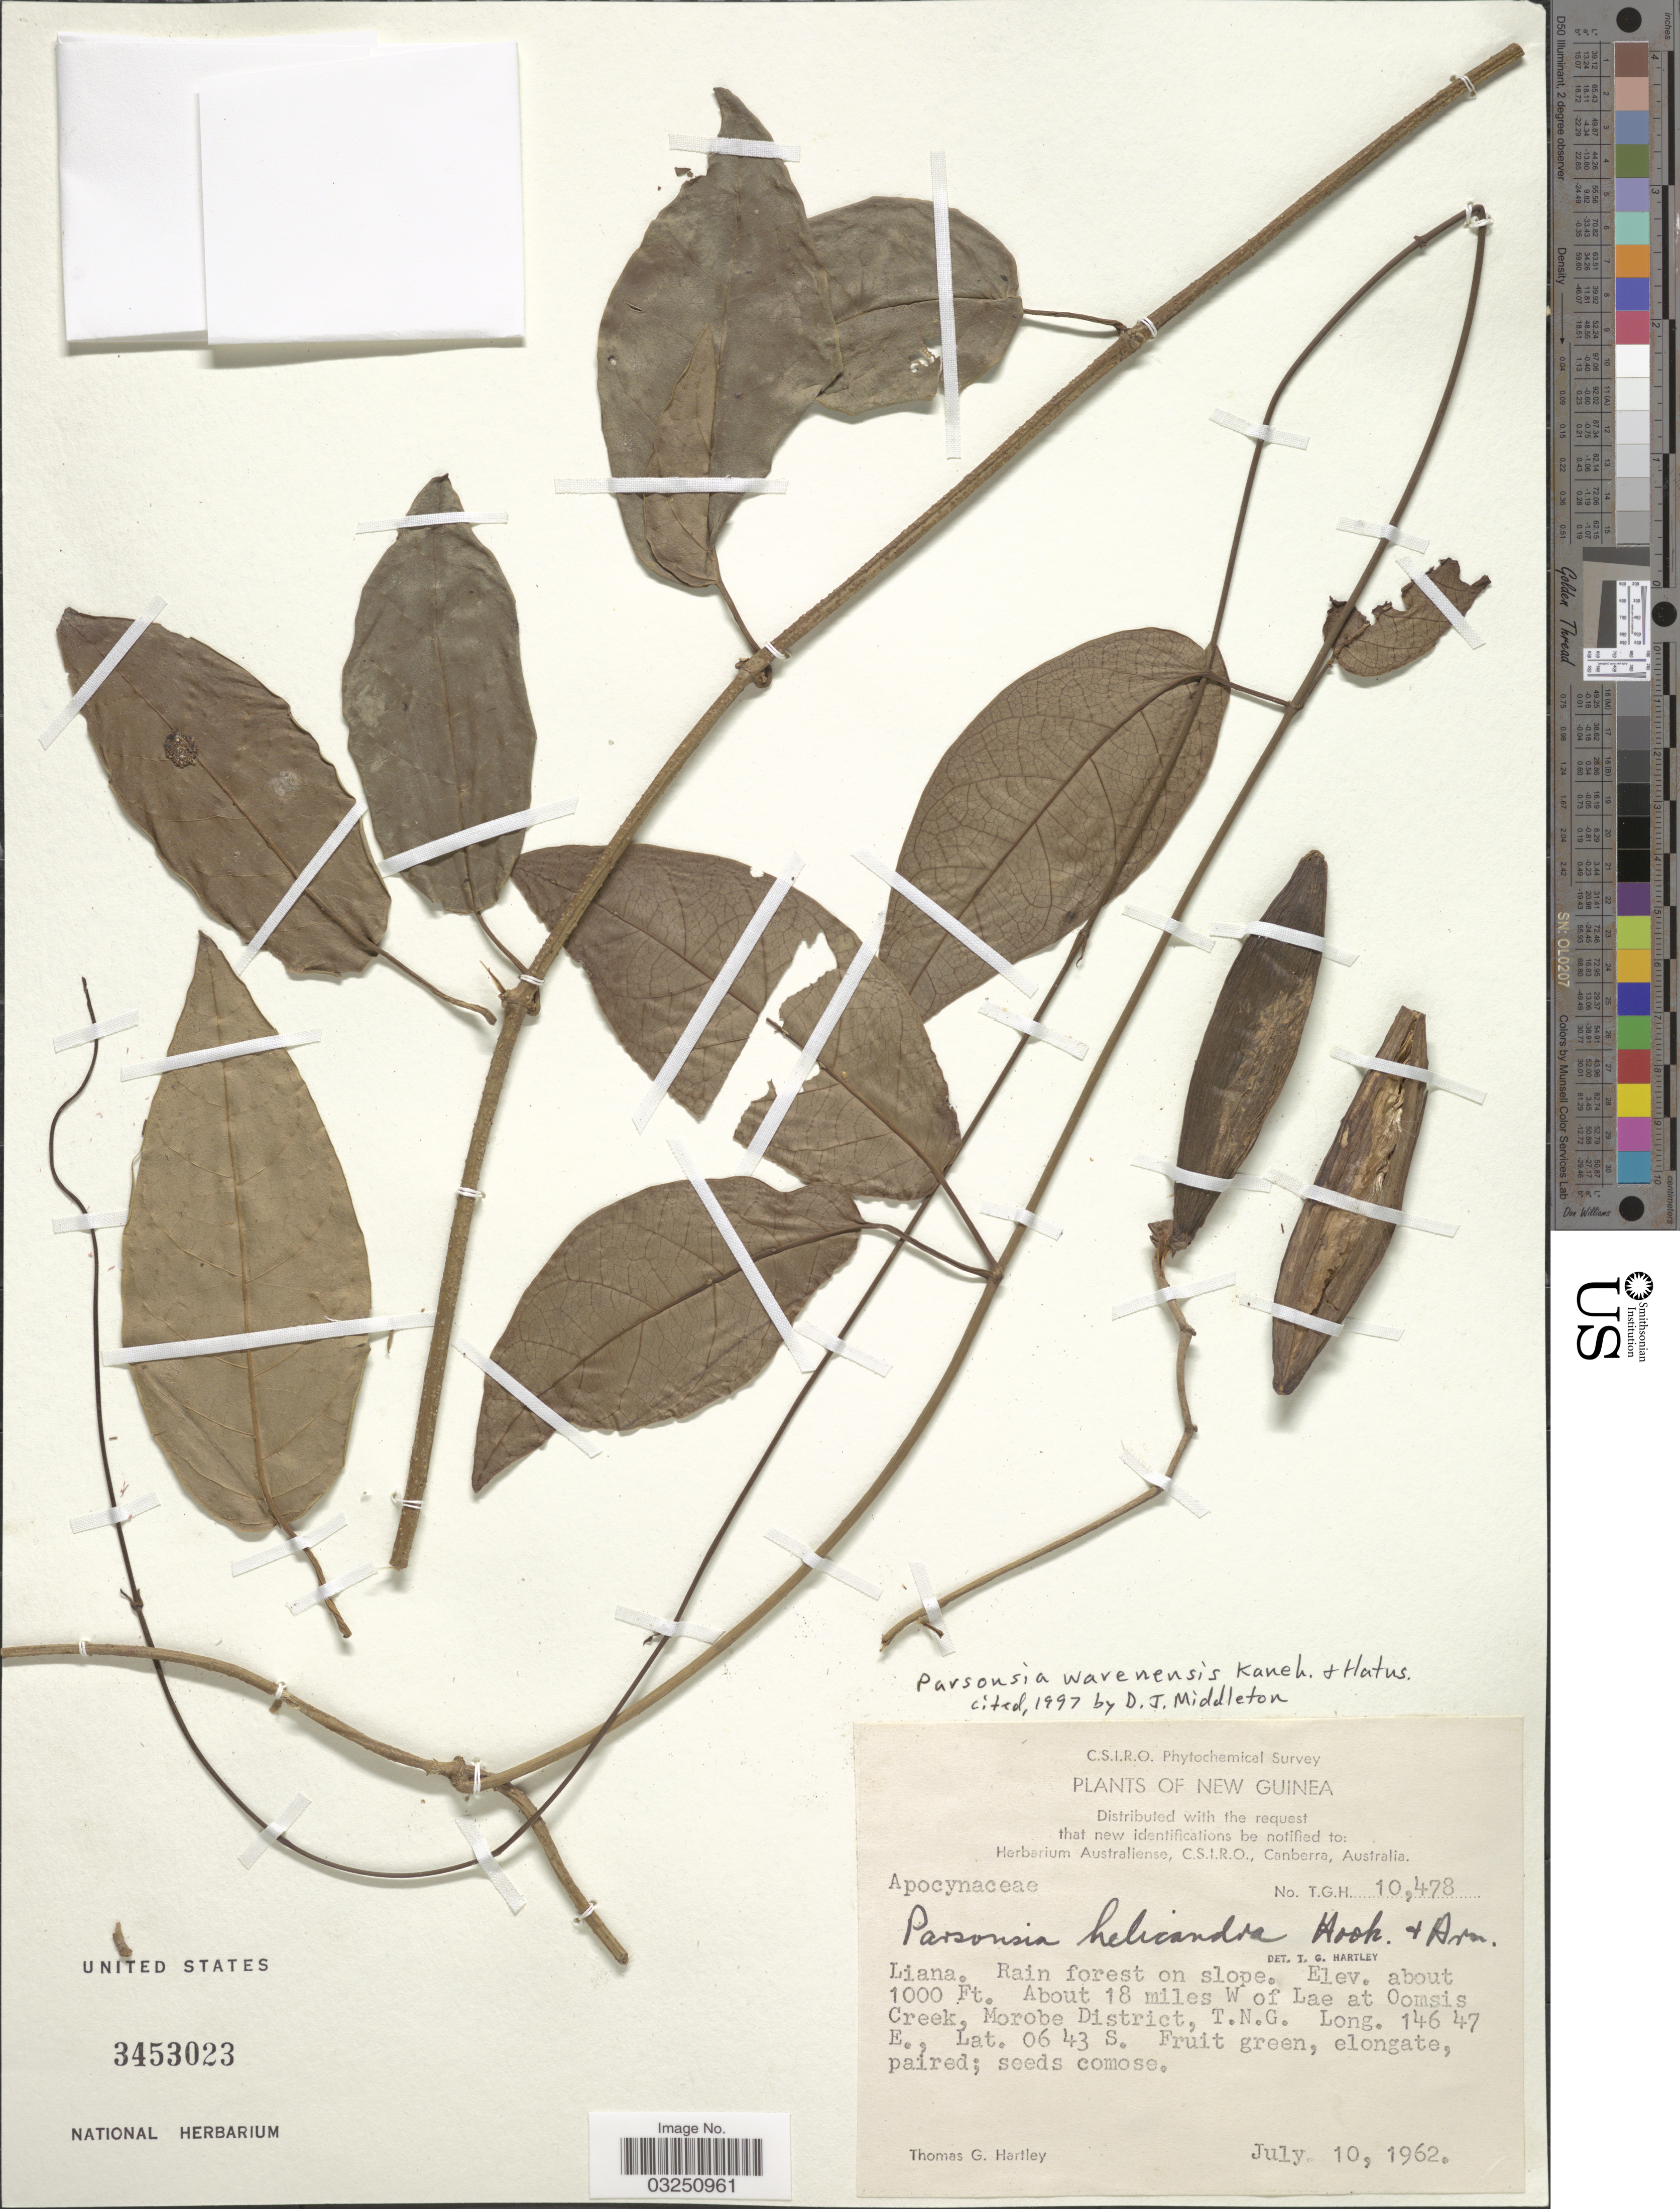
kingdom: Plantae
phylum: Tracheophyta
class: Magnoliopsida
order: Myrtales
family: Lythraceae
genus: Parsonsia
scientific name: Parsonsia warenensis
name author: Kaneh. & Hatus.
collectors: T. G. Hartley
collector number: T.G.H. 10478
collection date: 1962-07-10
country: Papua New Guinea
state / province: Morobe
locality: New Guinea. About 18 miles W of Lae at Oomsis Creek, Morobe District, T. N. G.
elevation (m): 305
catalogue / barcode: US 3453023